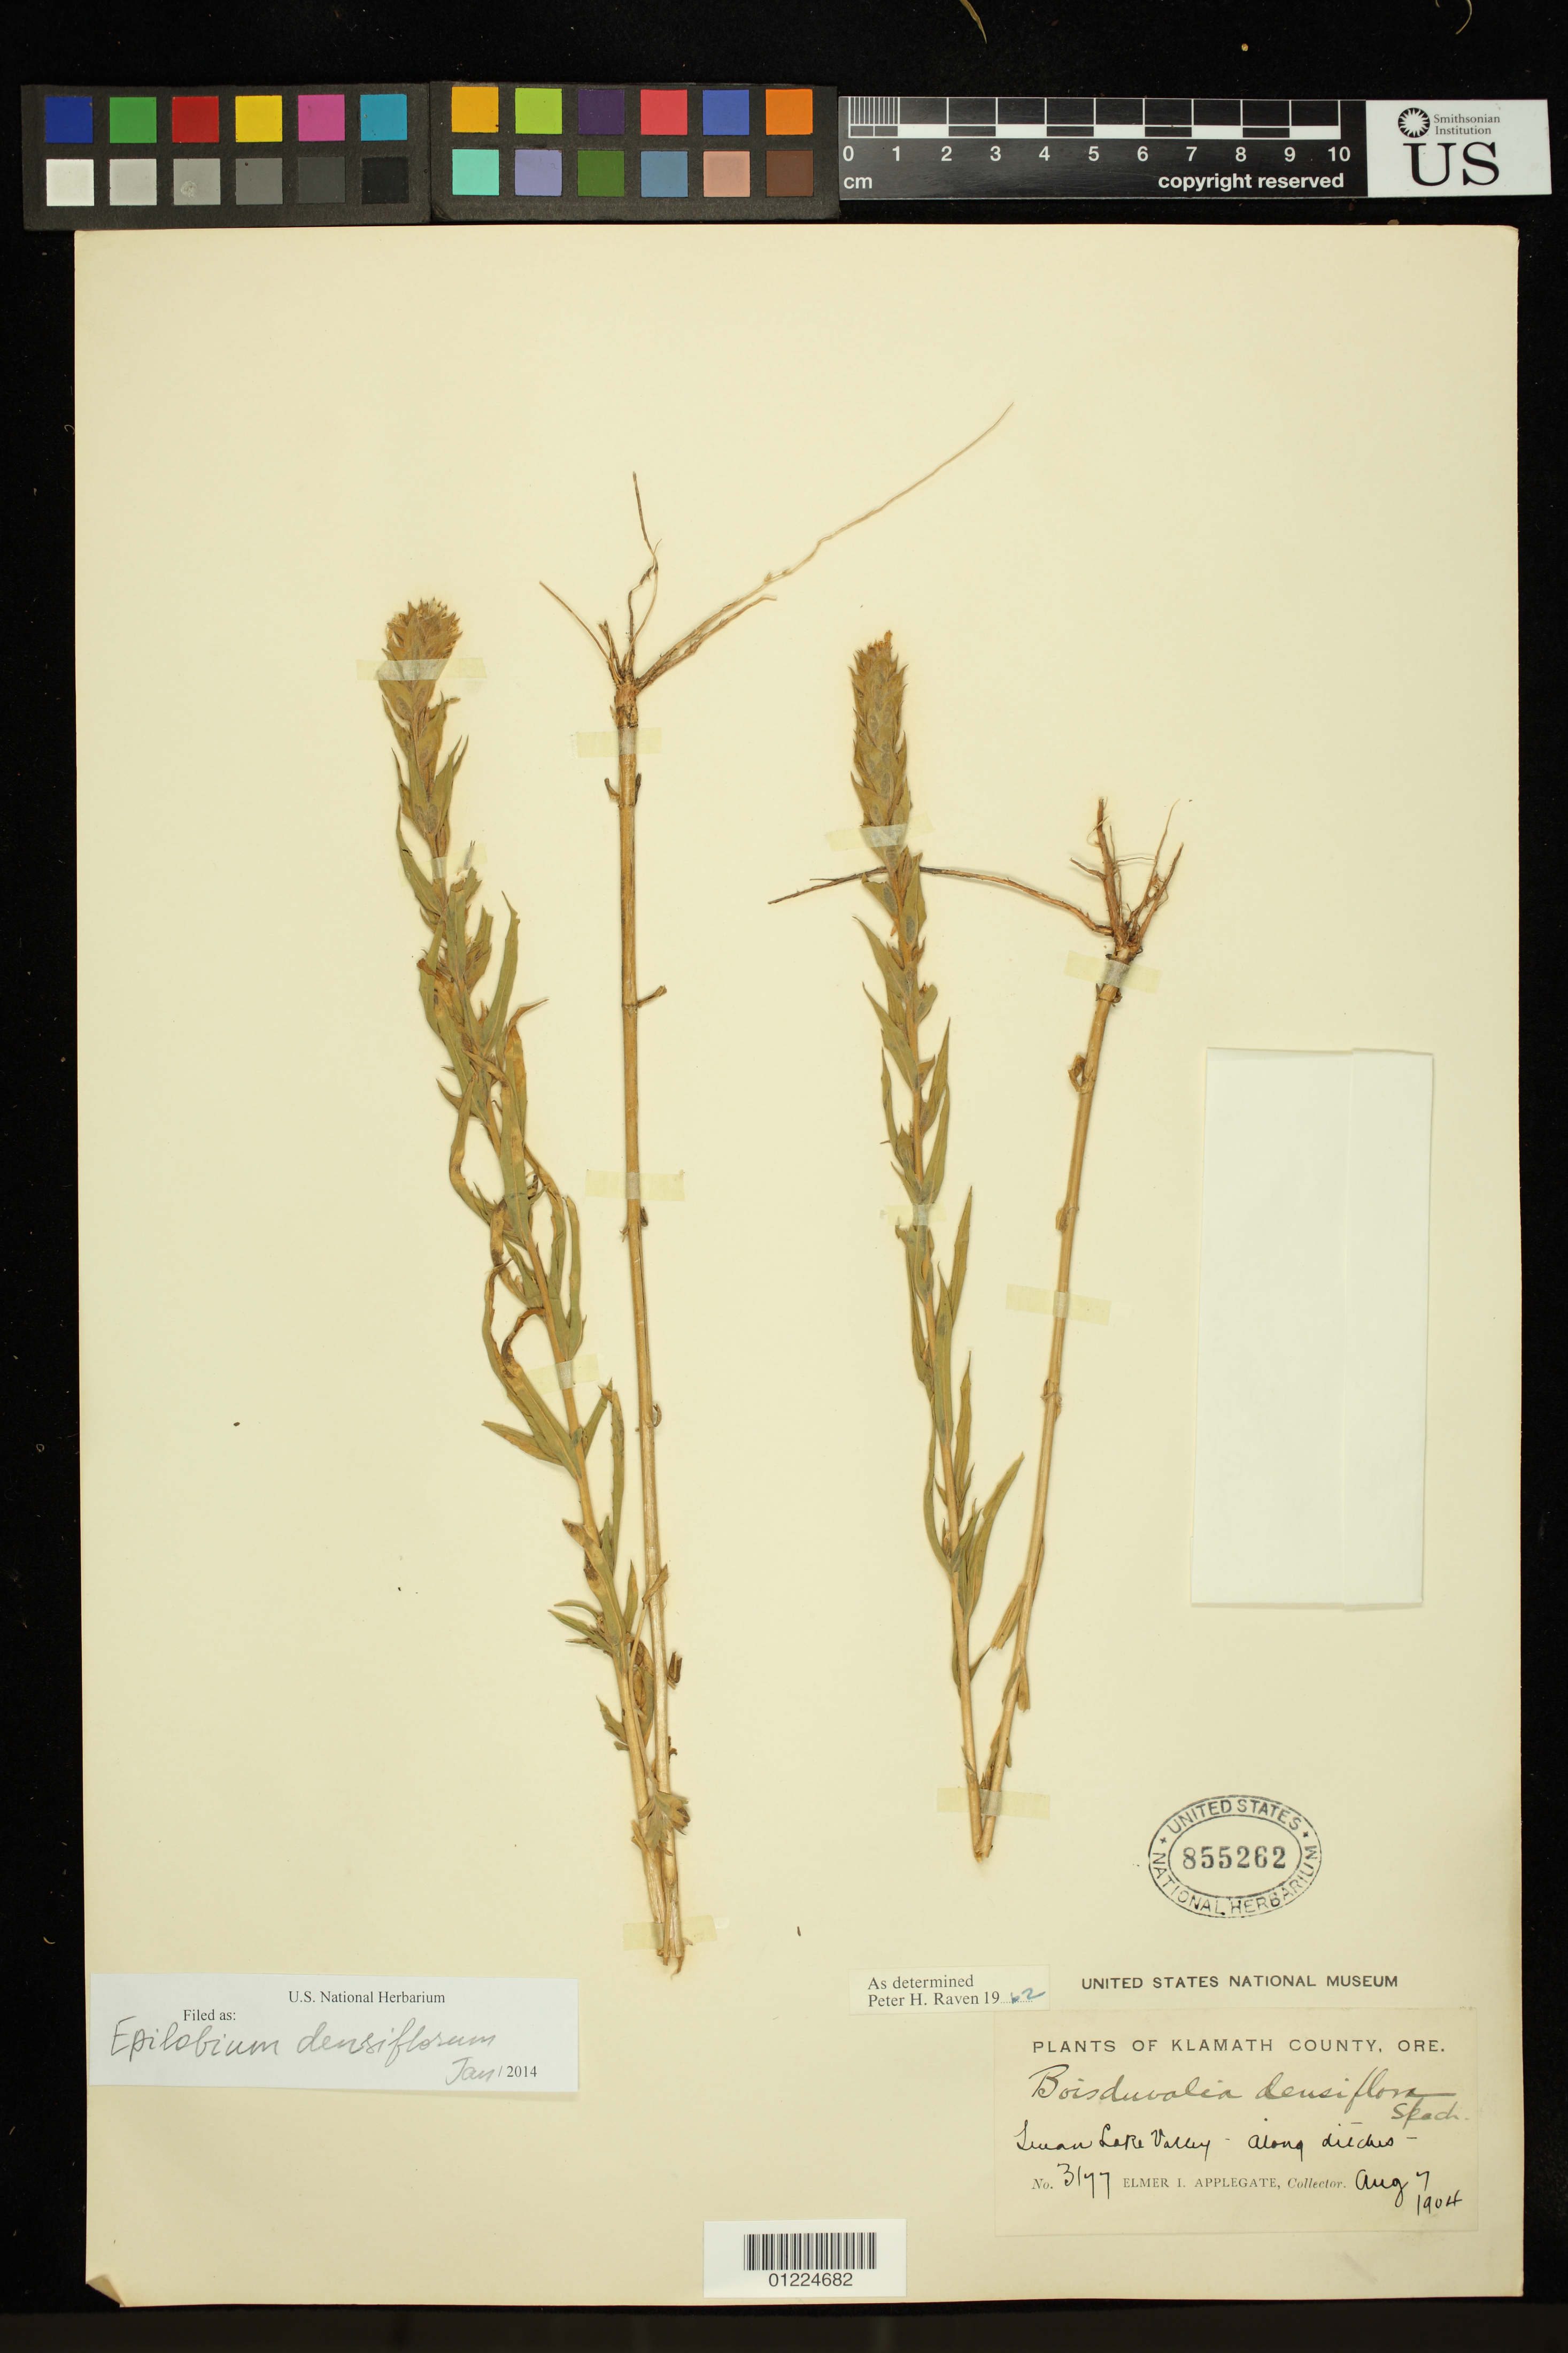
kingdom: Plantae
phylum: Tracheophyta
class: Magnoliopsida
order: Myrtales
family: Onagraceae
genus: Epilobium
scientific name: Epilobium densiflorum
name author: (Lindl.) Hoch & P.H. Raven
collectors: E. I. Applegate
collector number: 3177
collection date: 1904-08-07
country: United States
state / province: Oregon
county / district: Klamath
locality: Swan Lake Valley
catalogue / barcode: US 855262